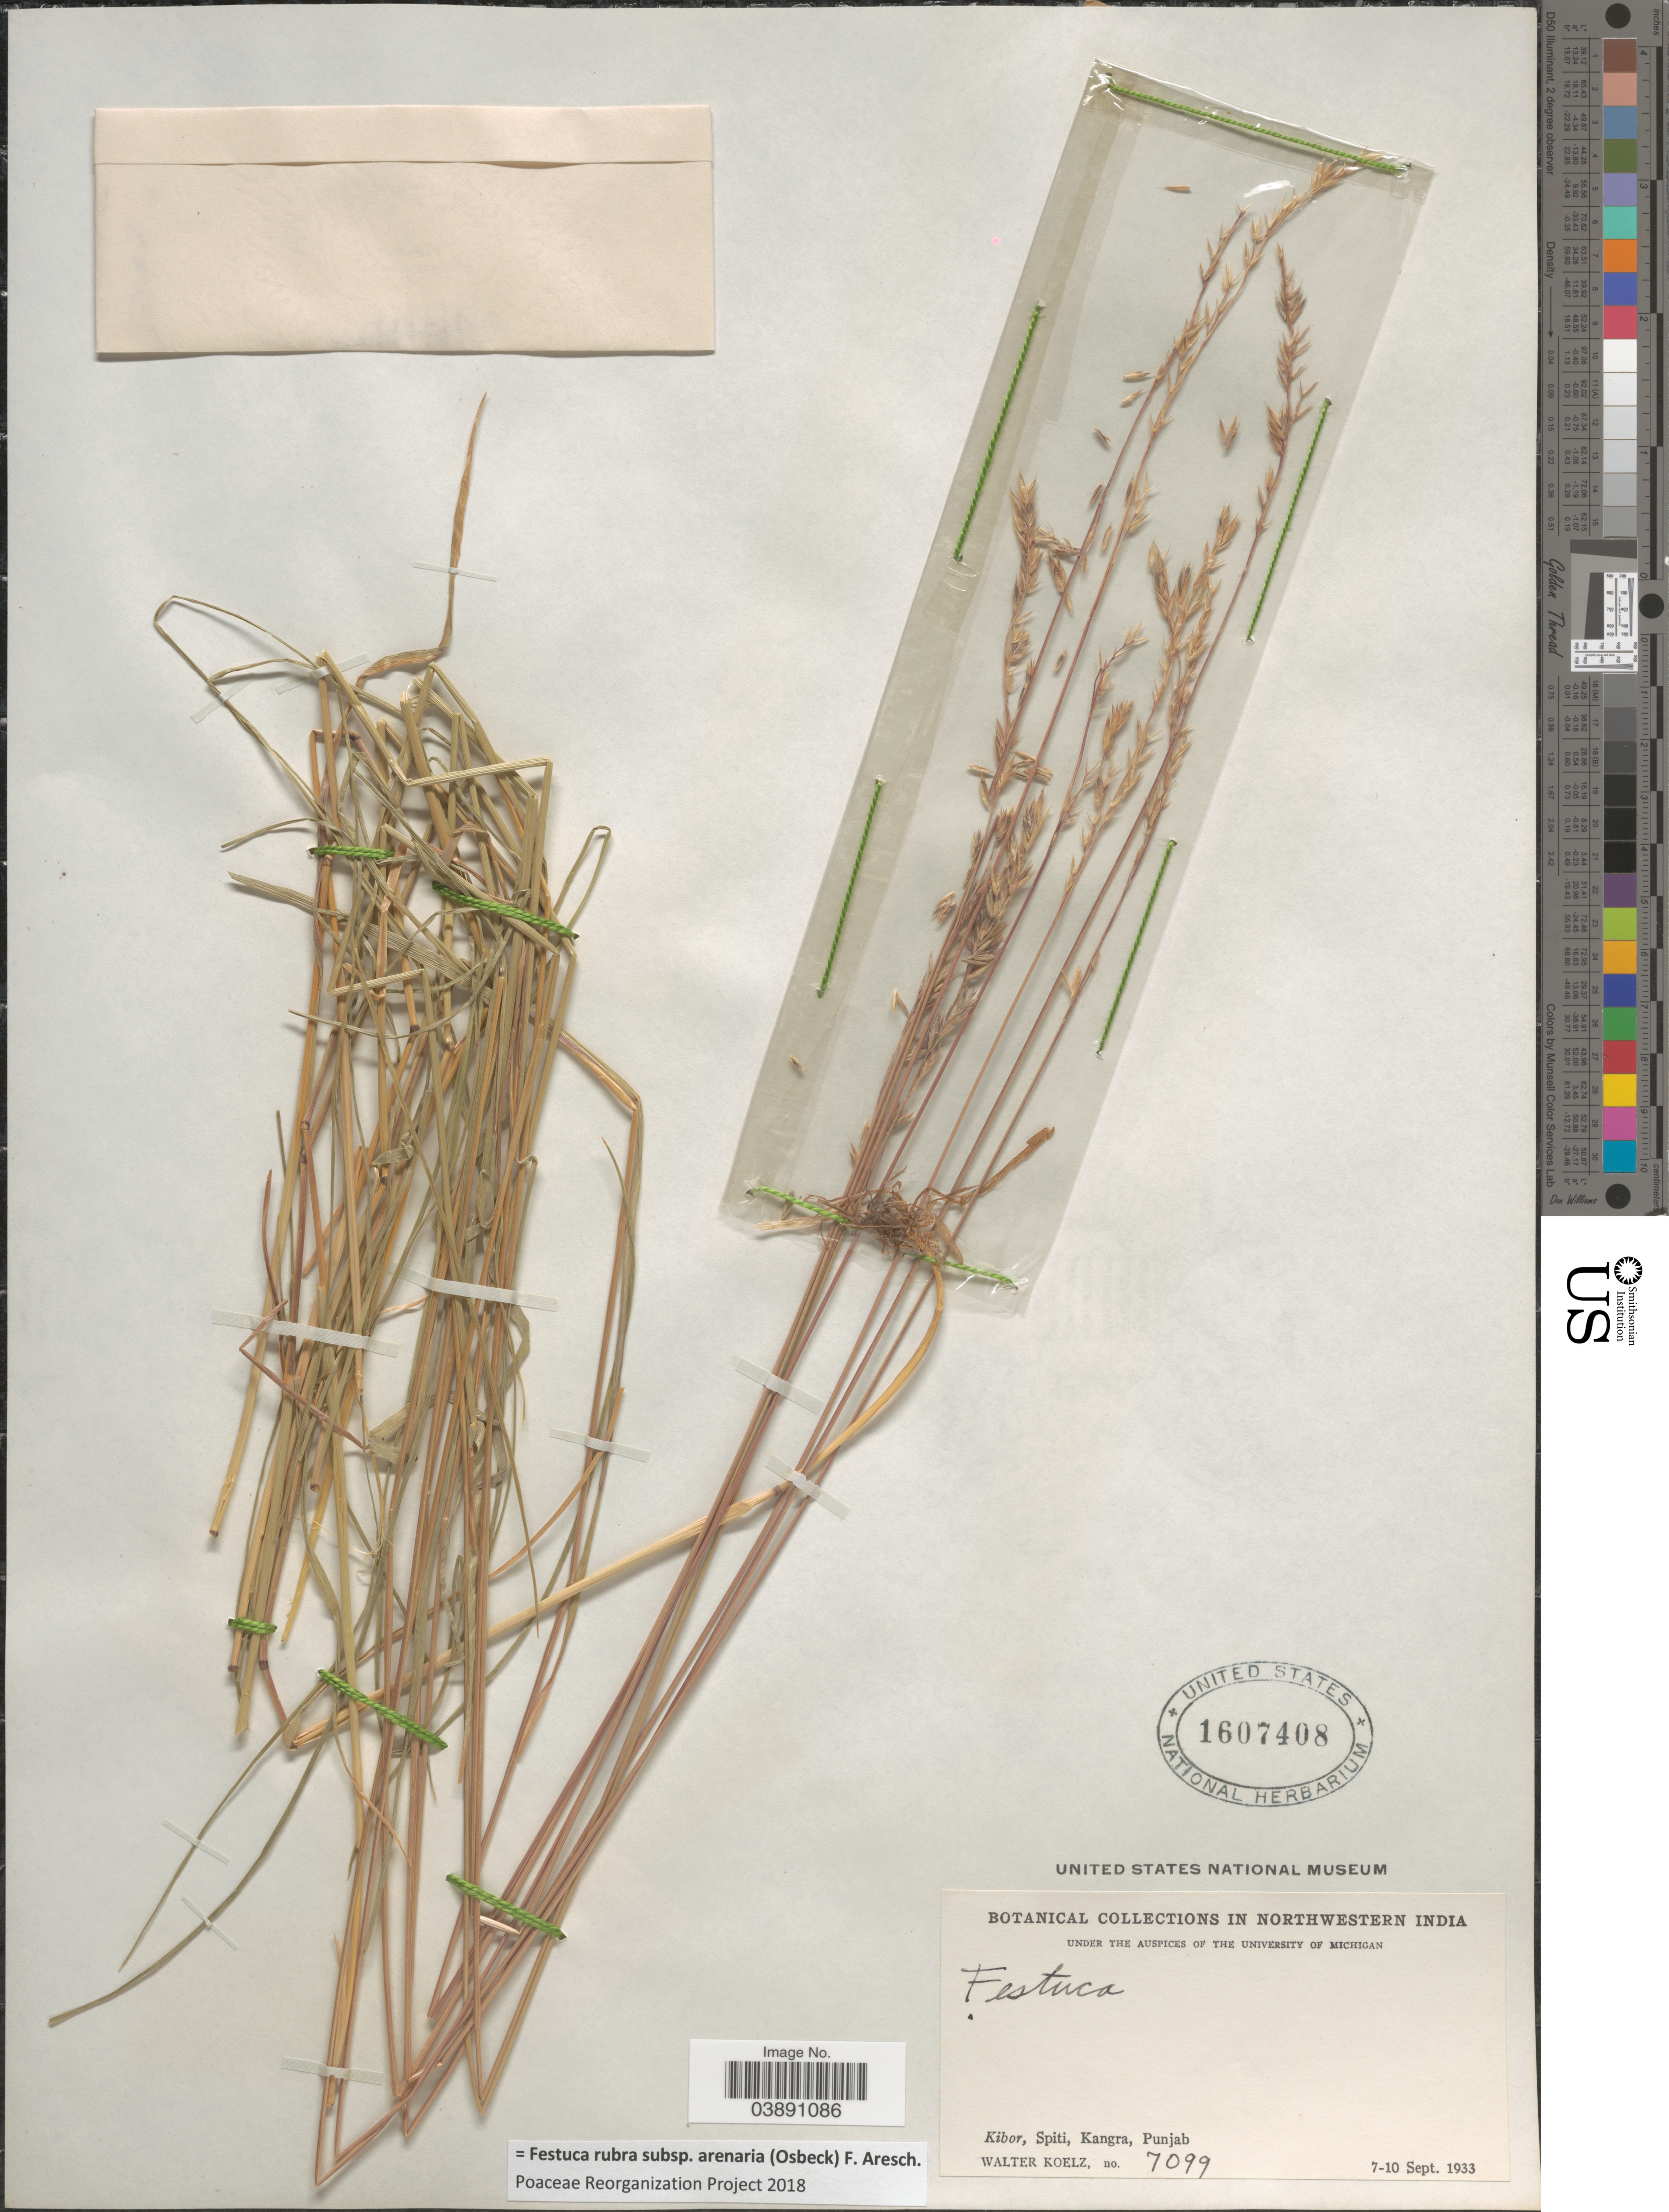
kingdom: Plantae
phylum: Tracheophyta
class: Liliopsida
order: Poales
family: Poaceae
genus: Festuca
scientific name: Festuca rubra subsp. arenaria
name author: (Osbeck) F. Aresch.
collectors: W. N. Koelz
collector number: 7099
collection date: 1933-09-07/1933-09-10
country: India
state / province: Punjab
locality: In Northwestern India. Kibor, Spiti, Kangra, Punjab.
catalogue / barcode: US 1607408